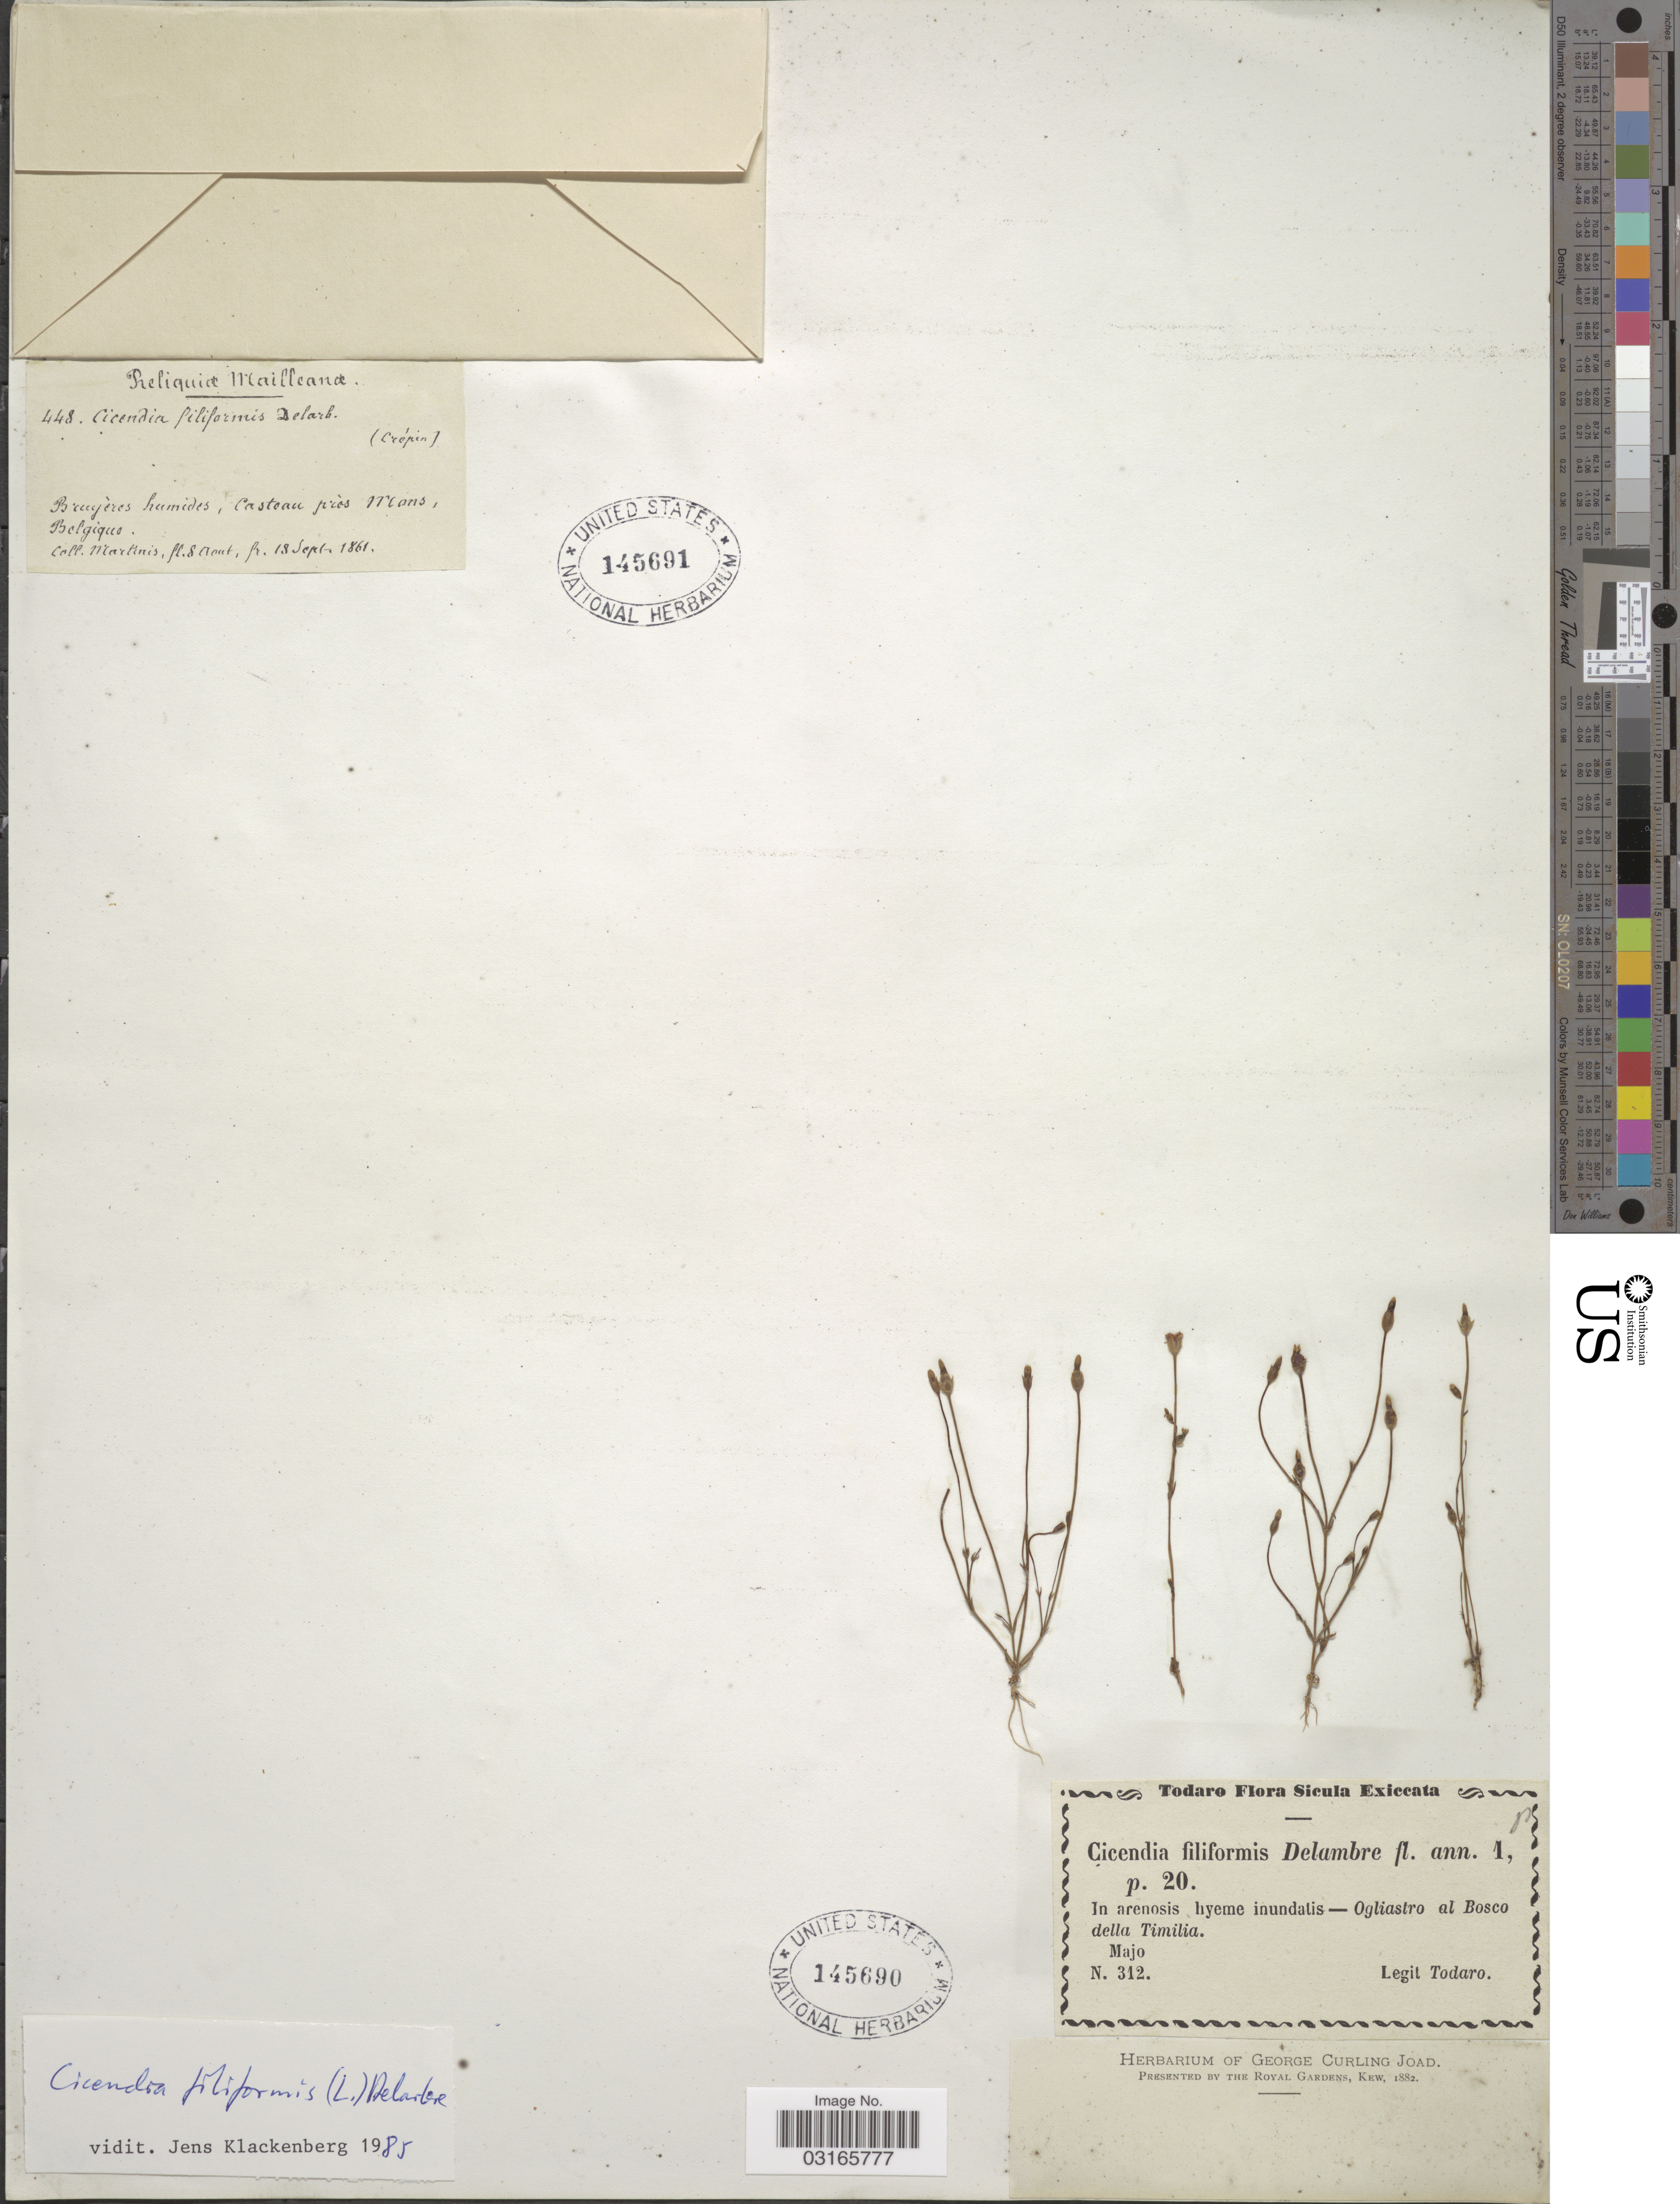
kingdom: Plantae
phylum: Tracheophyta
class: Magnoliopsida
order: Gentianales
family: Gentianaceae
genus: Cicendia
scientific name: Cicendia filiformis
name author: (L.) Delarbre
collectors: Todaro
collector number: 312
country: Italy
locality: Sicula. In arenosis hyeme inundatis - Ogliastro al Bosco della Timilia.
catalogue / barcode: US 145690